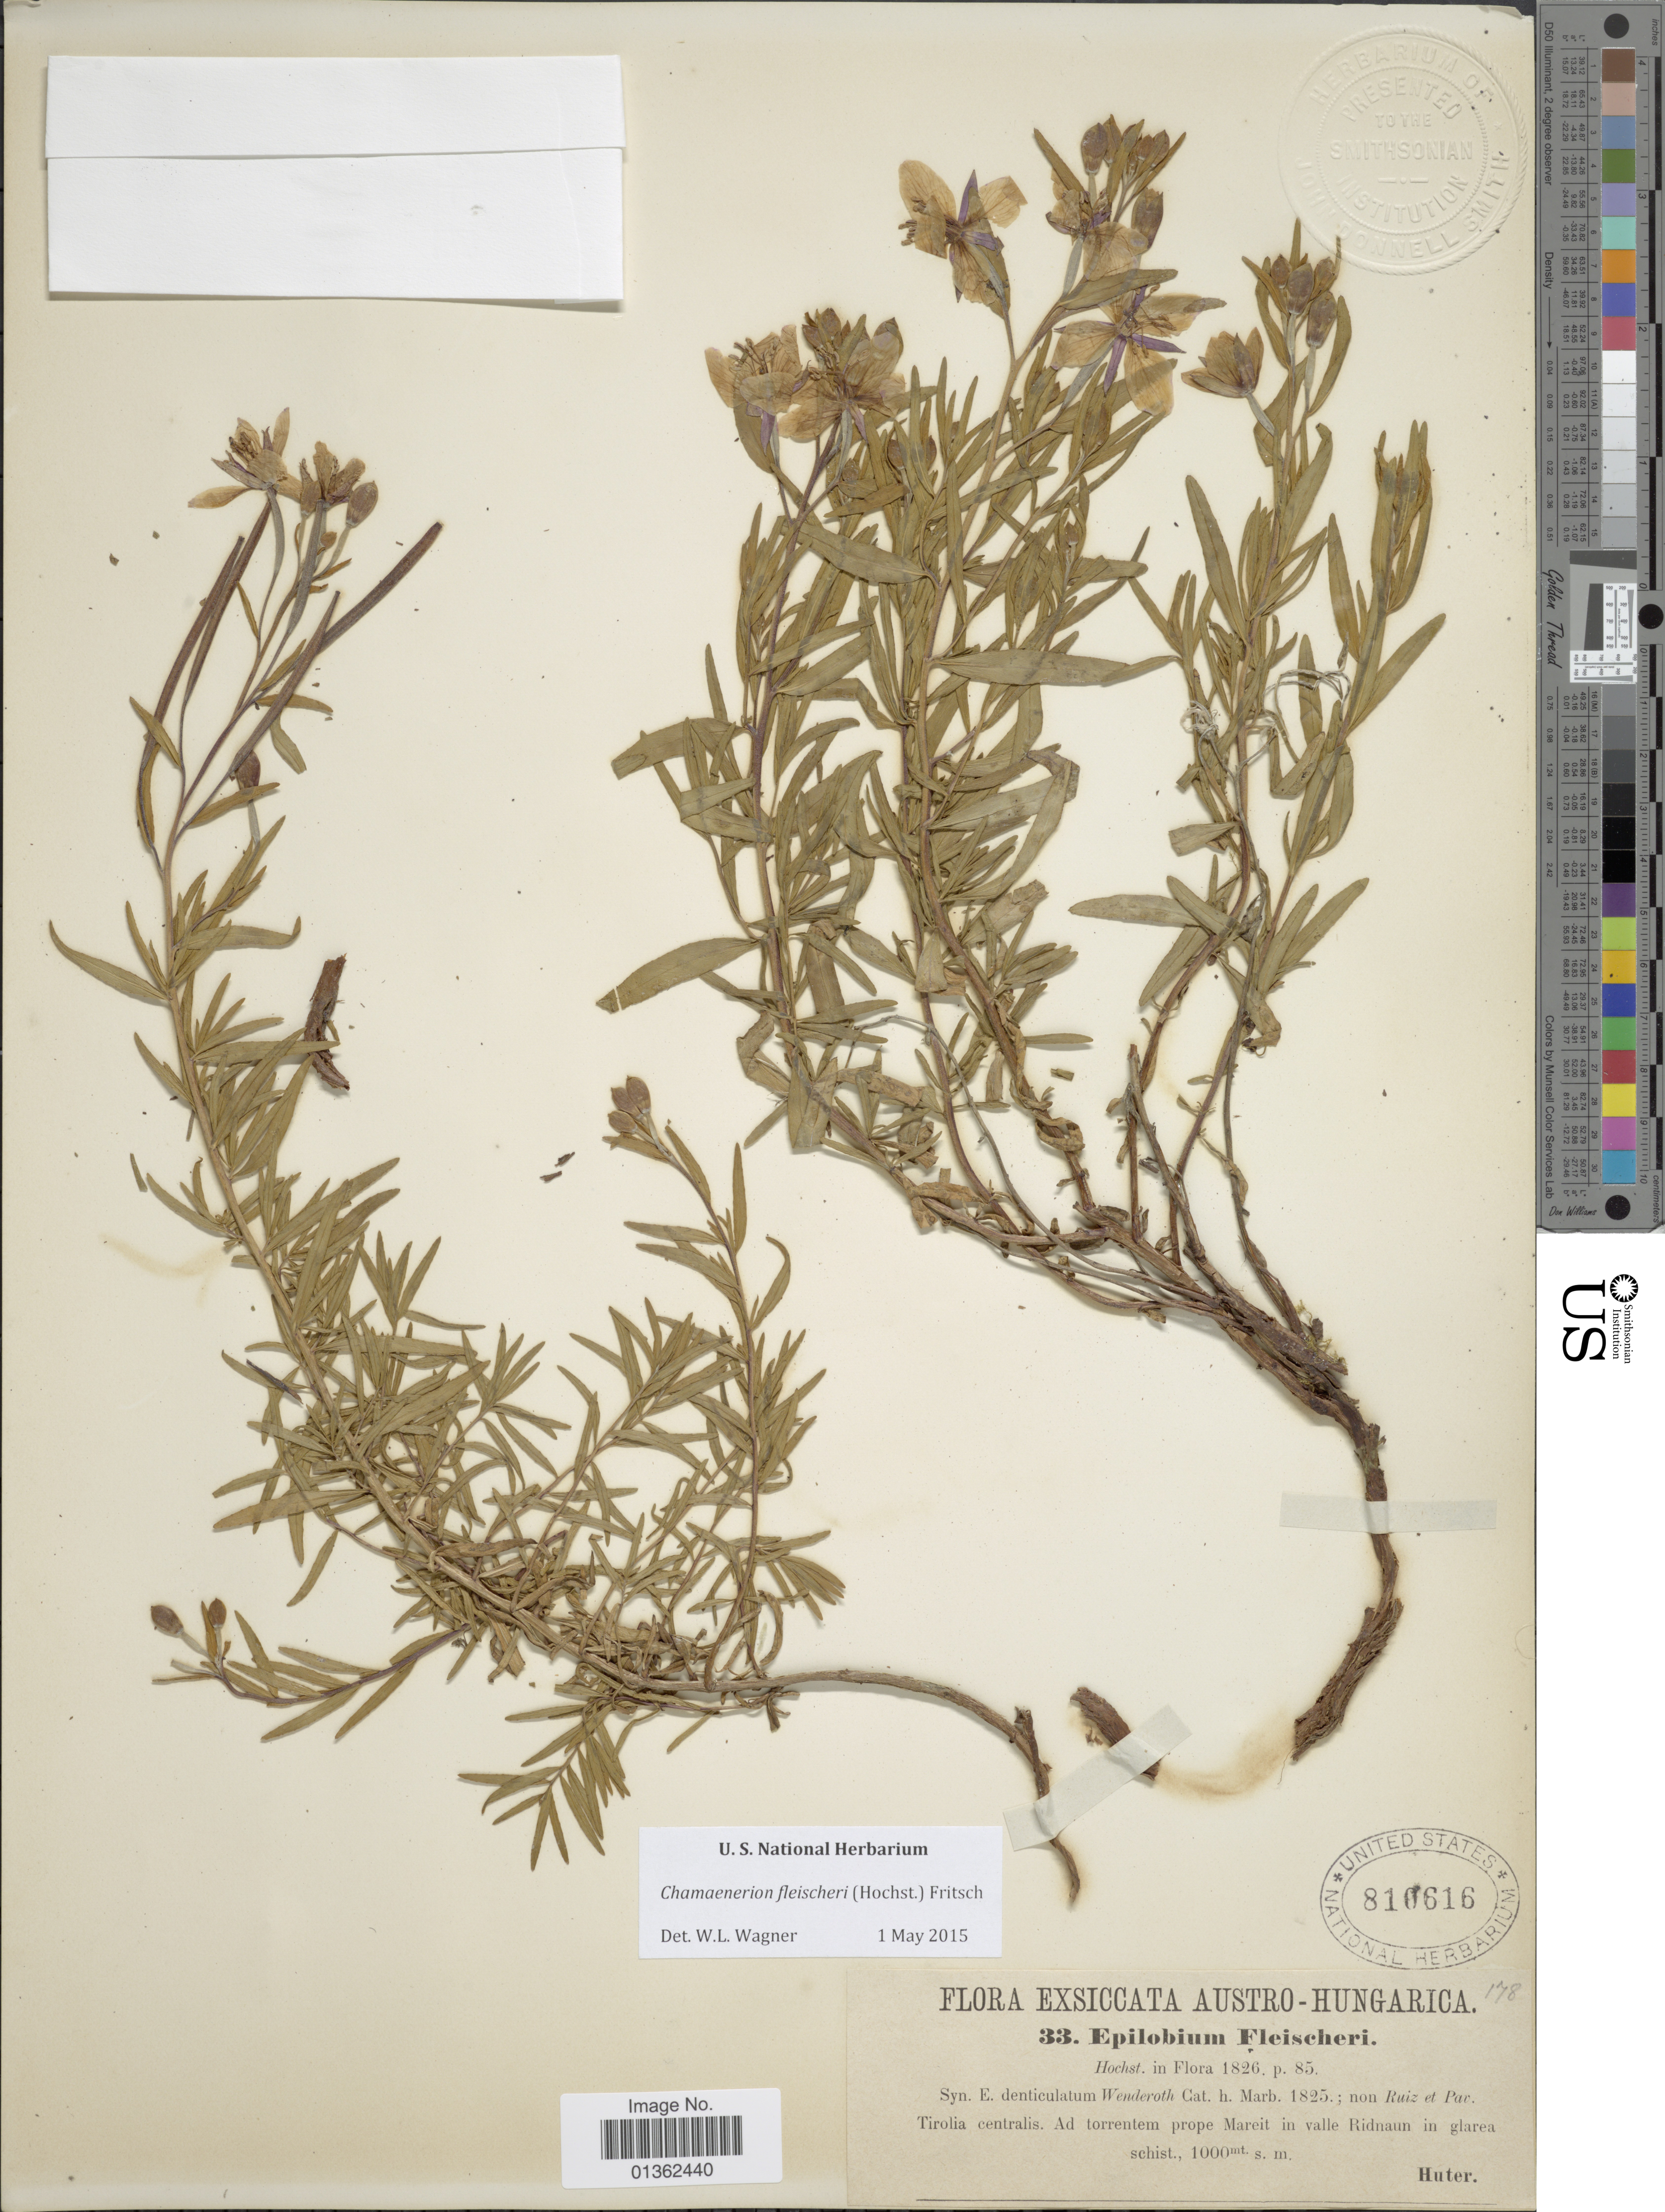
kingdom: Plantae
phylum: Tracheophyta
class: Magnoliopsida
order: Myrtales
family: Onagraceae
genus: Chamaenerion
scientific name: Chamaenerion fleischeri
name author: (Hochst.) Fritsch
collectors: -. Huter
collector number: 33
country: Austria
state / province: Tirol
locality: Tirolia centralis. Ad torrentem prope Mareit in valle Ridnaum in glarea schist.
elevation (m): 1000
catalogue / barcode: US 810616